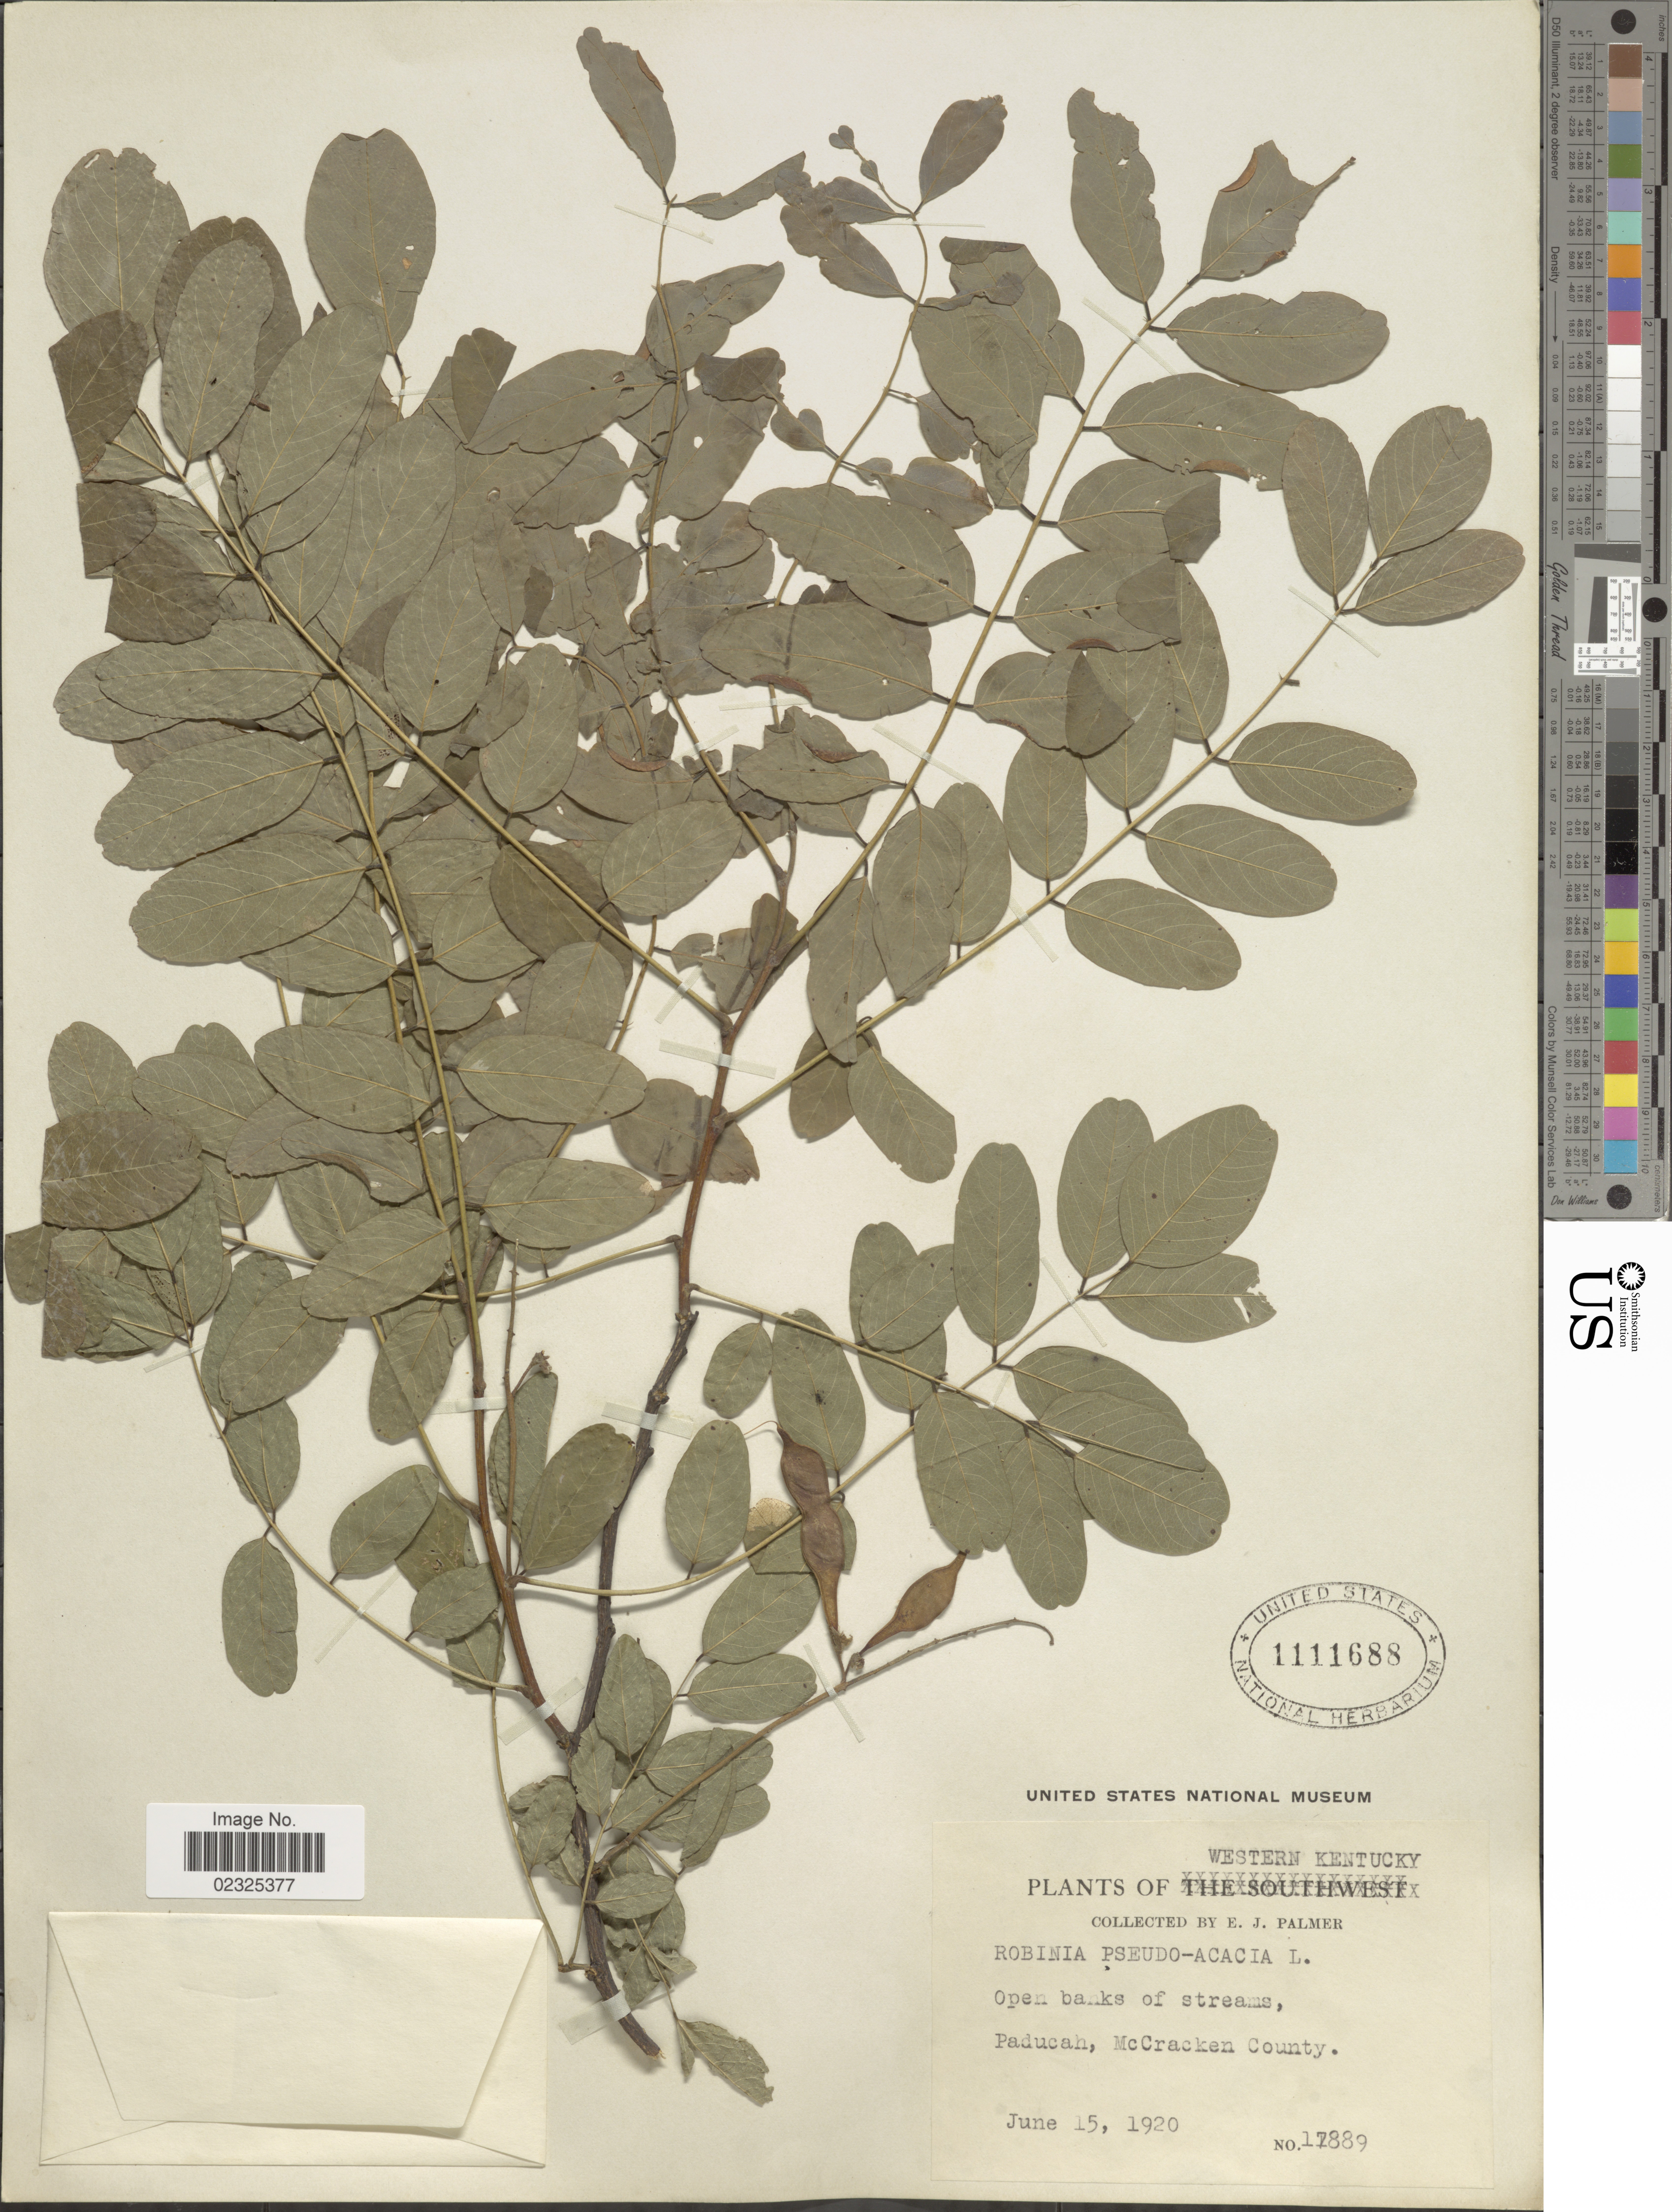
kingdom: Plantae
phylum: Tracheophyta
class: Magnoliopsida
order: Fabales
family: Fabaceae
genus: Robinia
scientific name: Robinia pseudoacacia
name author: L.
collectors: E. J. Palmer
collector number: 17889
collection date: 1920-06-15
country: United States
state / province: Kentucky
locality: Western Kentucky, open banks of streams, Paducah, McCracken County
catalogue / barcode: US 1111688